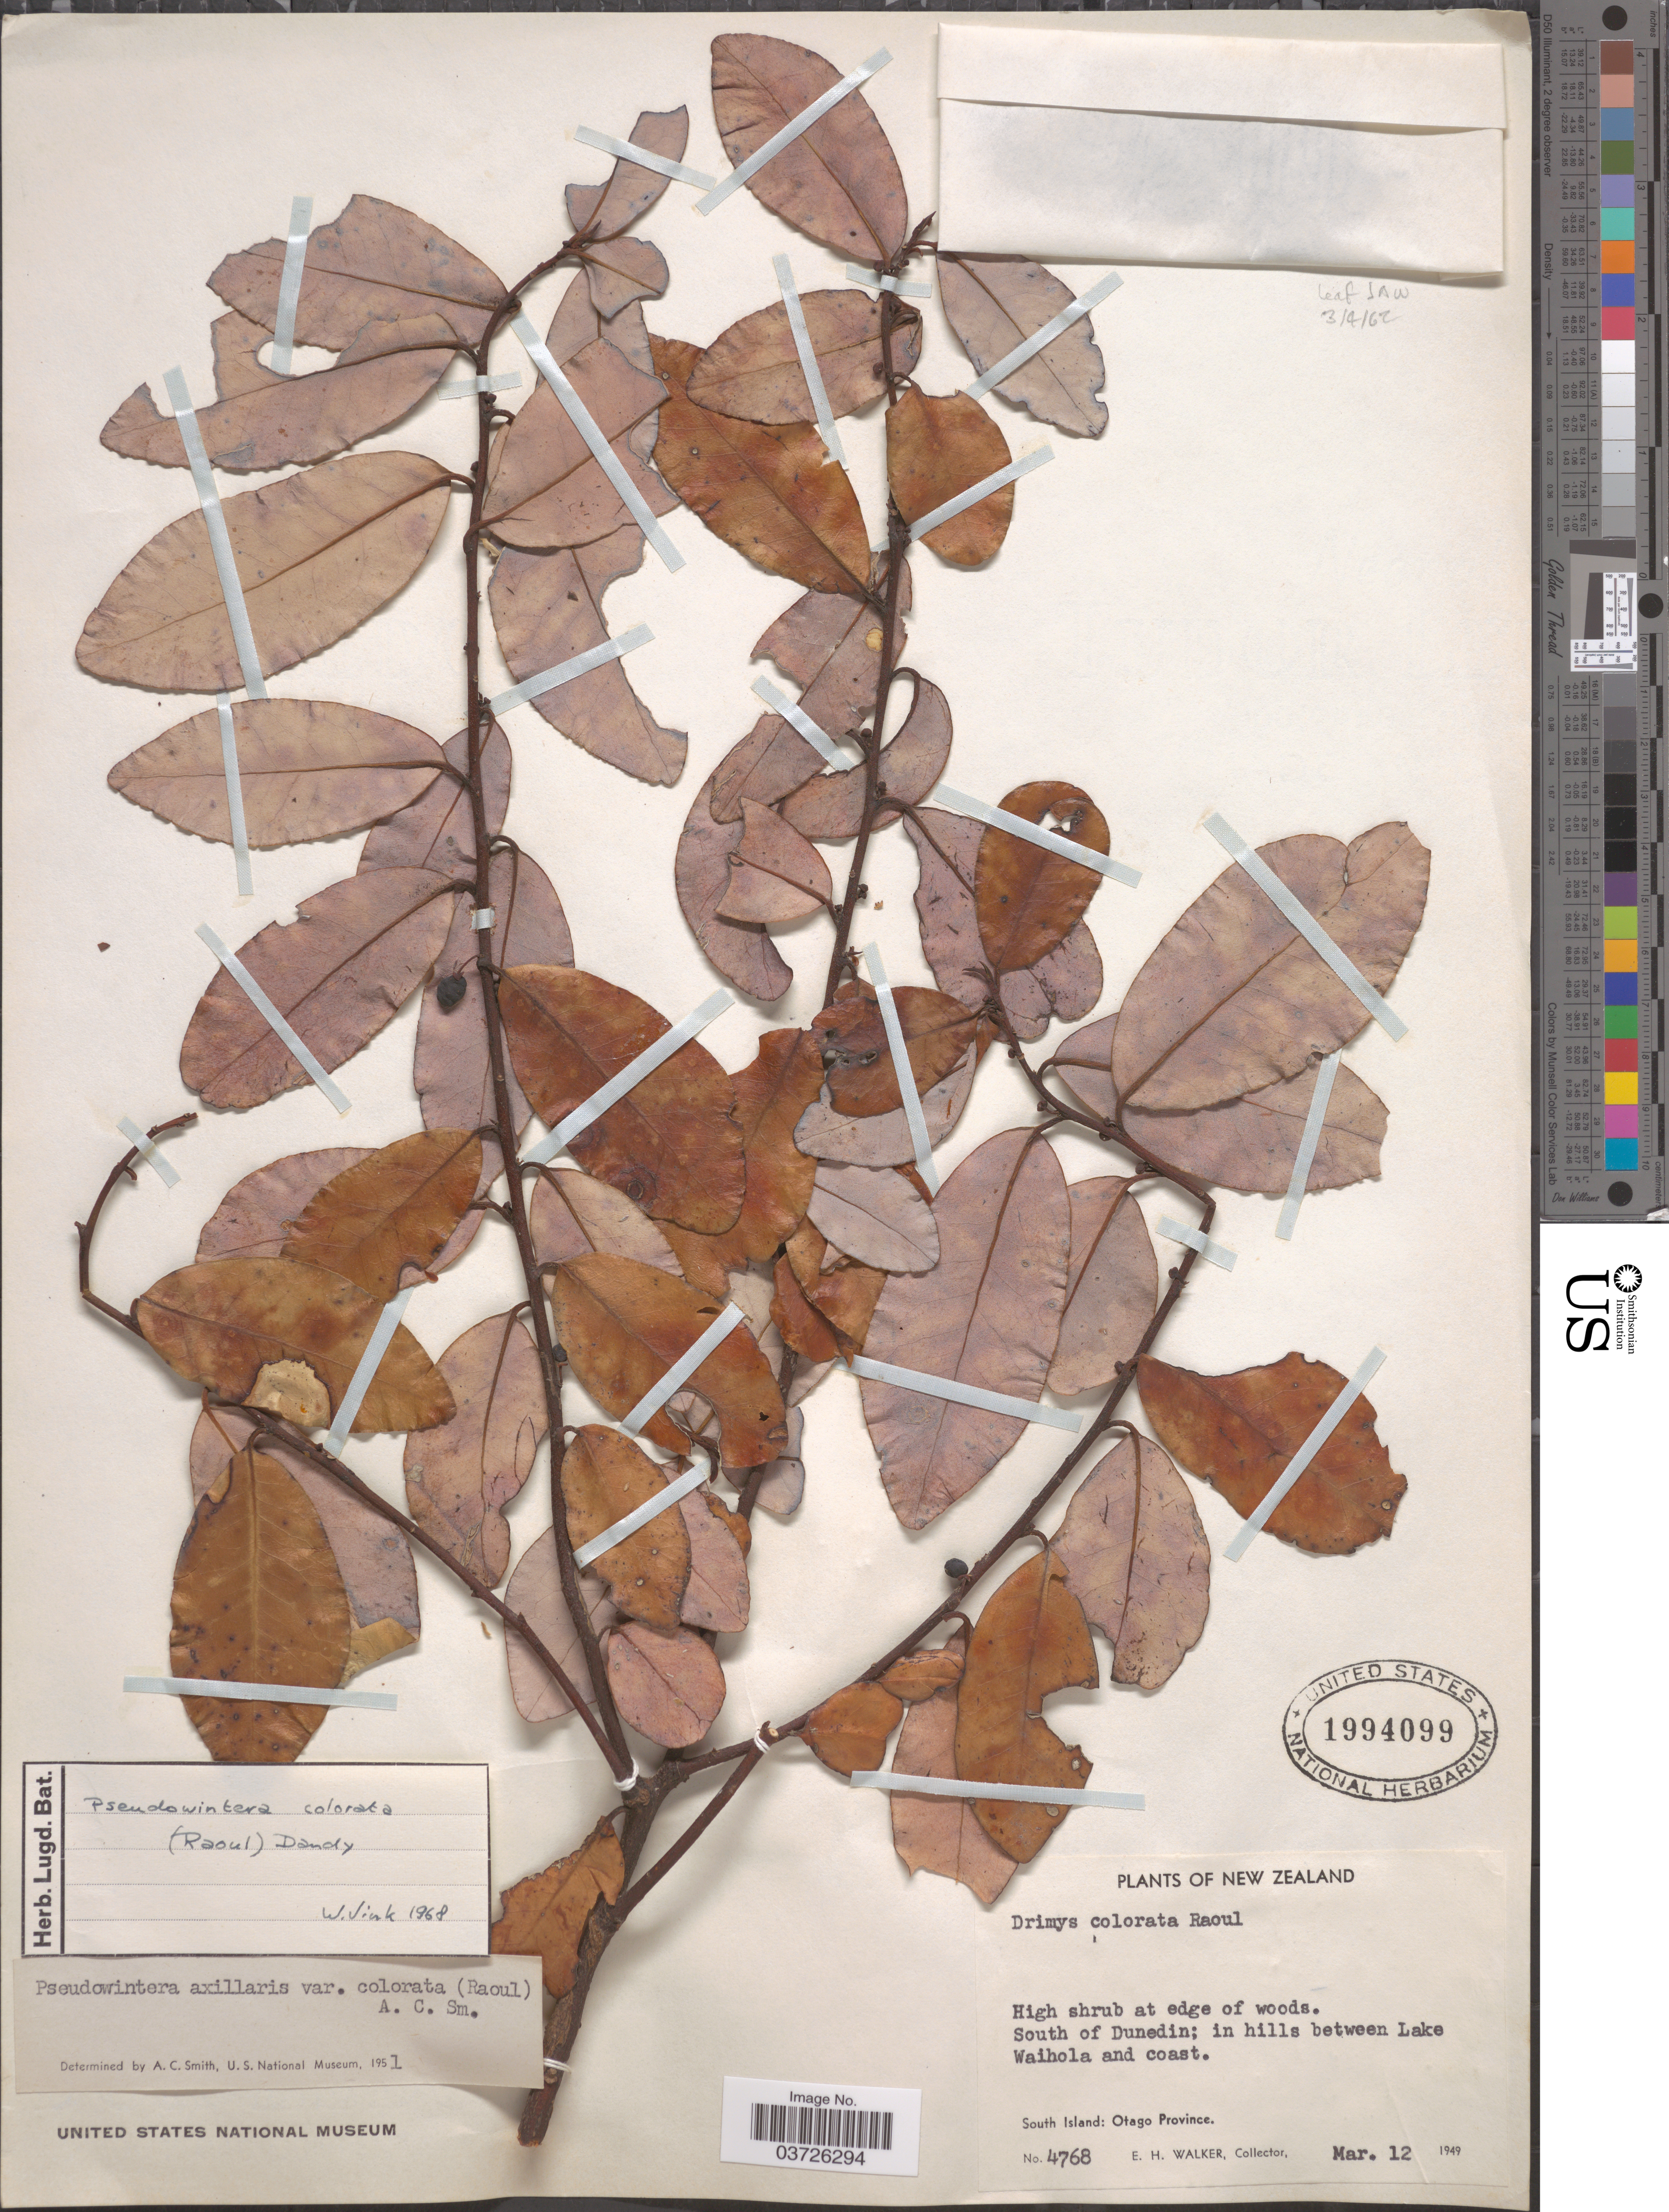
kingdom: Plantae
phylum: Tracheophyta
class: Magnoliopsida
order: Canellales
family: Winteraceae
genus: Pseudowintera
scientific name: Pseudowintera colorata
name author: (Raoul) Dandy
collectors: E. H. Walker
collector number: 4768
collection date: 1949-03-12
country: New Zealand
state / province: Otago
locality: South of Dunedin; in hills between Lake Waihola and coast. South Island.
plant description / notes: Fruit temporarily sampled for micro-CT scanning.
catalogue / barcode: US 1994099